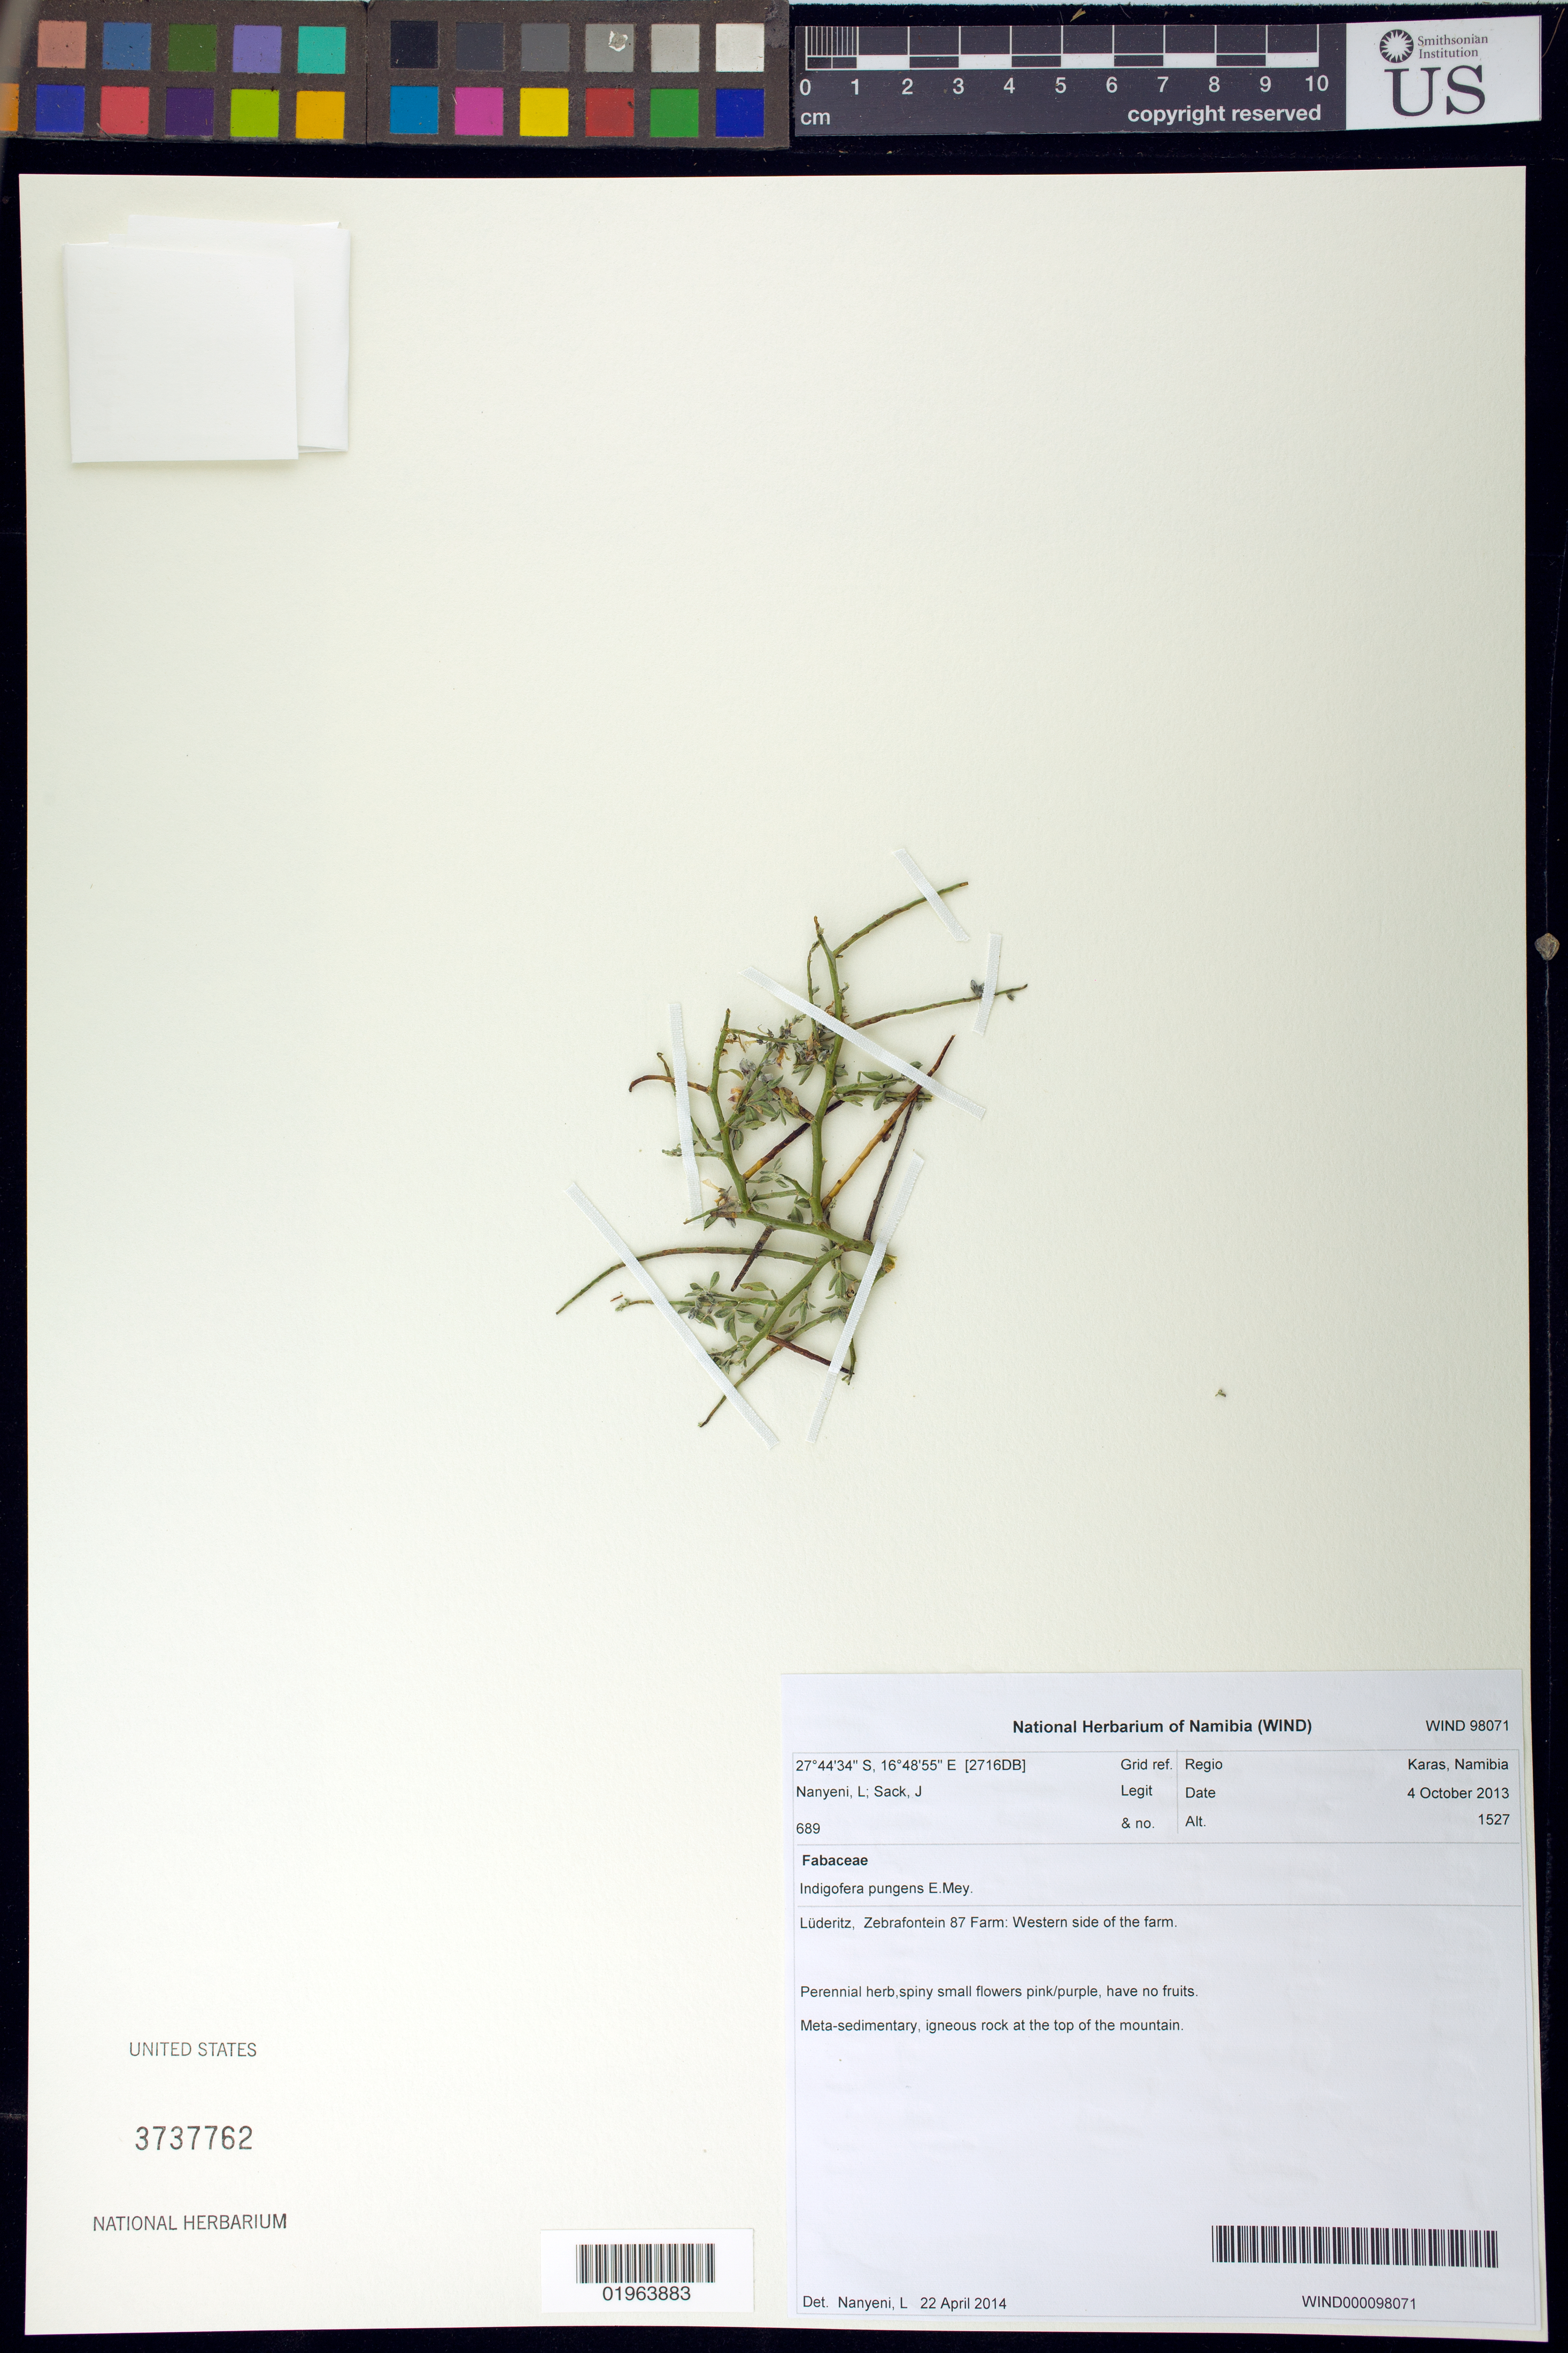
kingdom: Plantae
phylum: Tracheophyta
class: Magnoliopsida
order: Fabales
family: Fabaceae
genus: Indigofera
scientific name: Indigofera pungens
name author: E. Mey.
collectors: L. Nanyeni & J. Sack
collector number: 689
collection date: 2013-10-04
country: Namibia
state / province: Karas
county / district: Luderitz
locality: Zebrafontein 87 Farm, western side of farm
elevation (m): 1527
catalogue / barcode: US 3737762